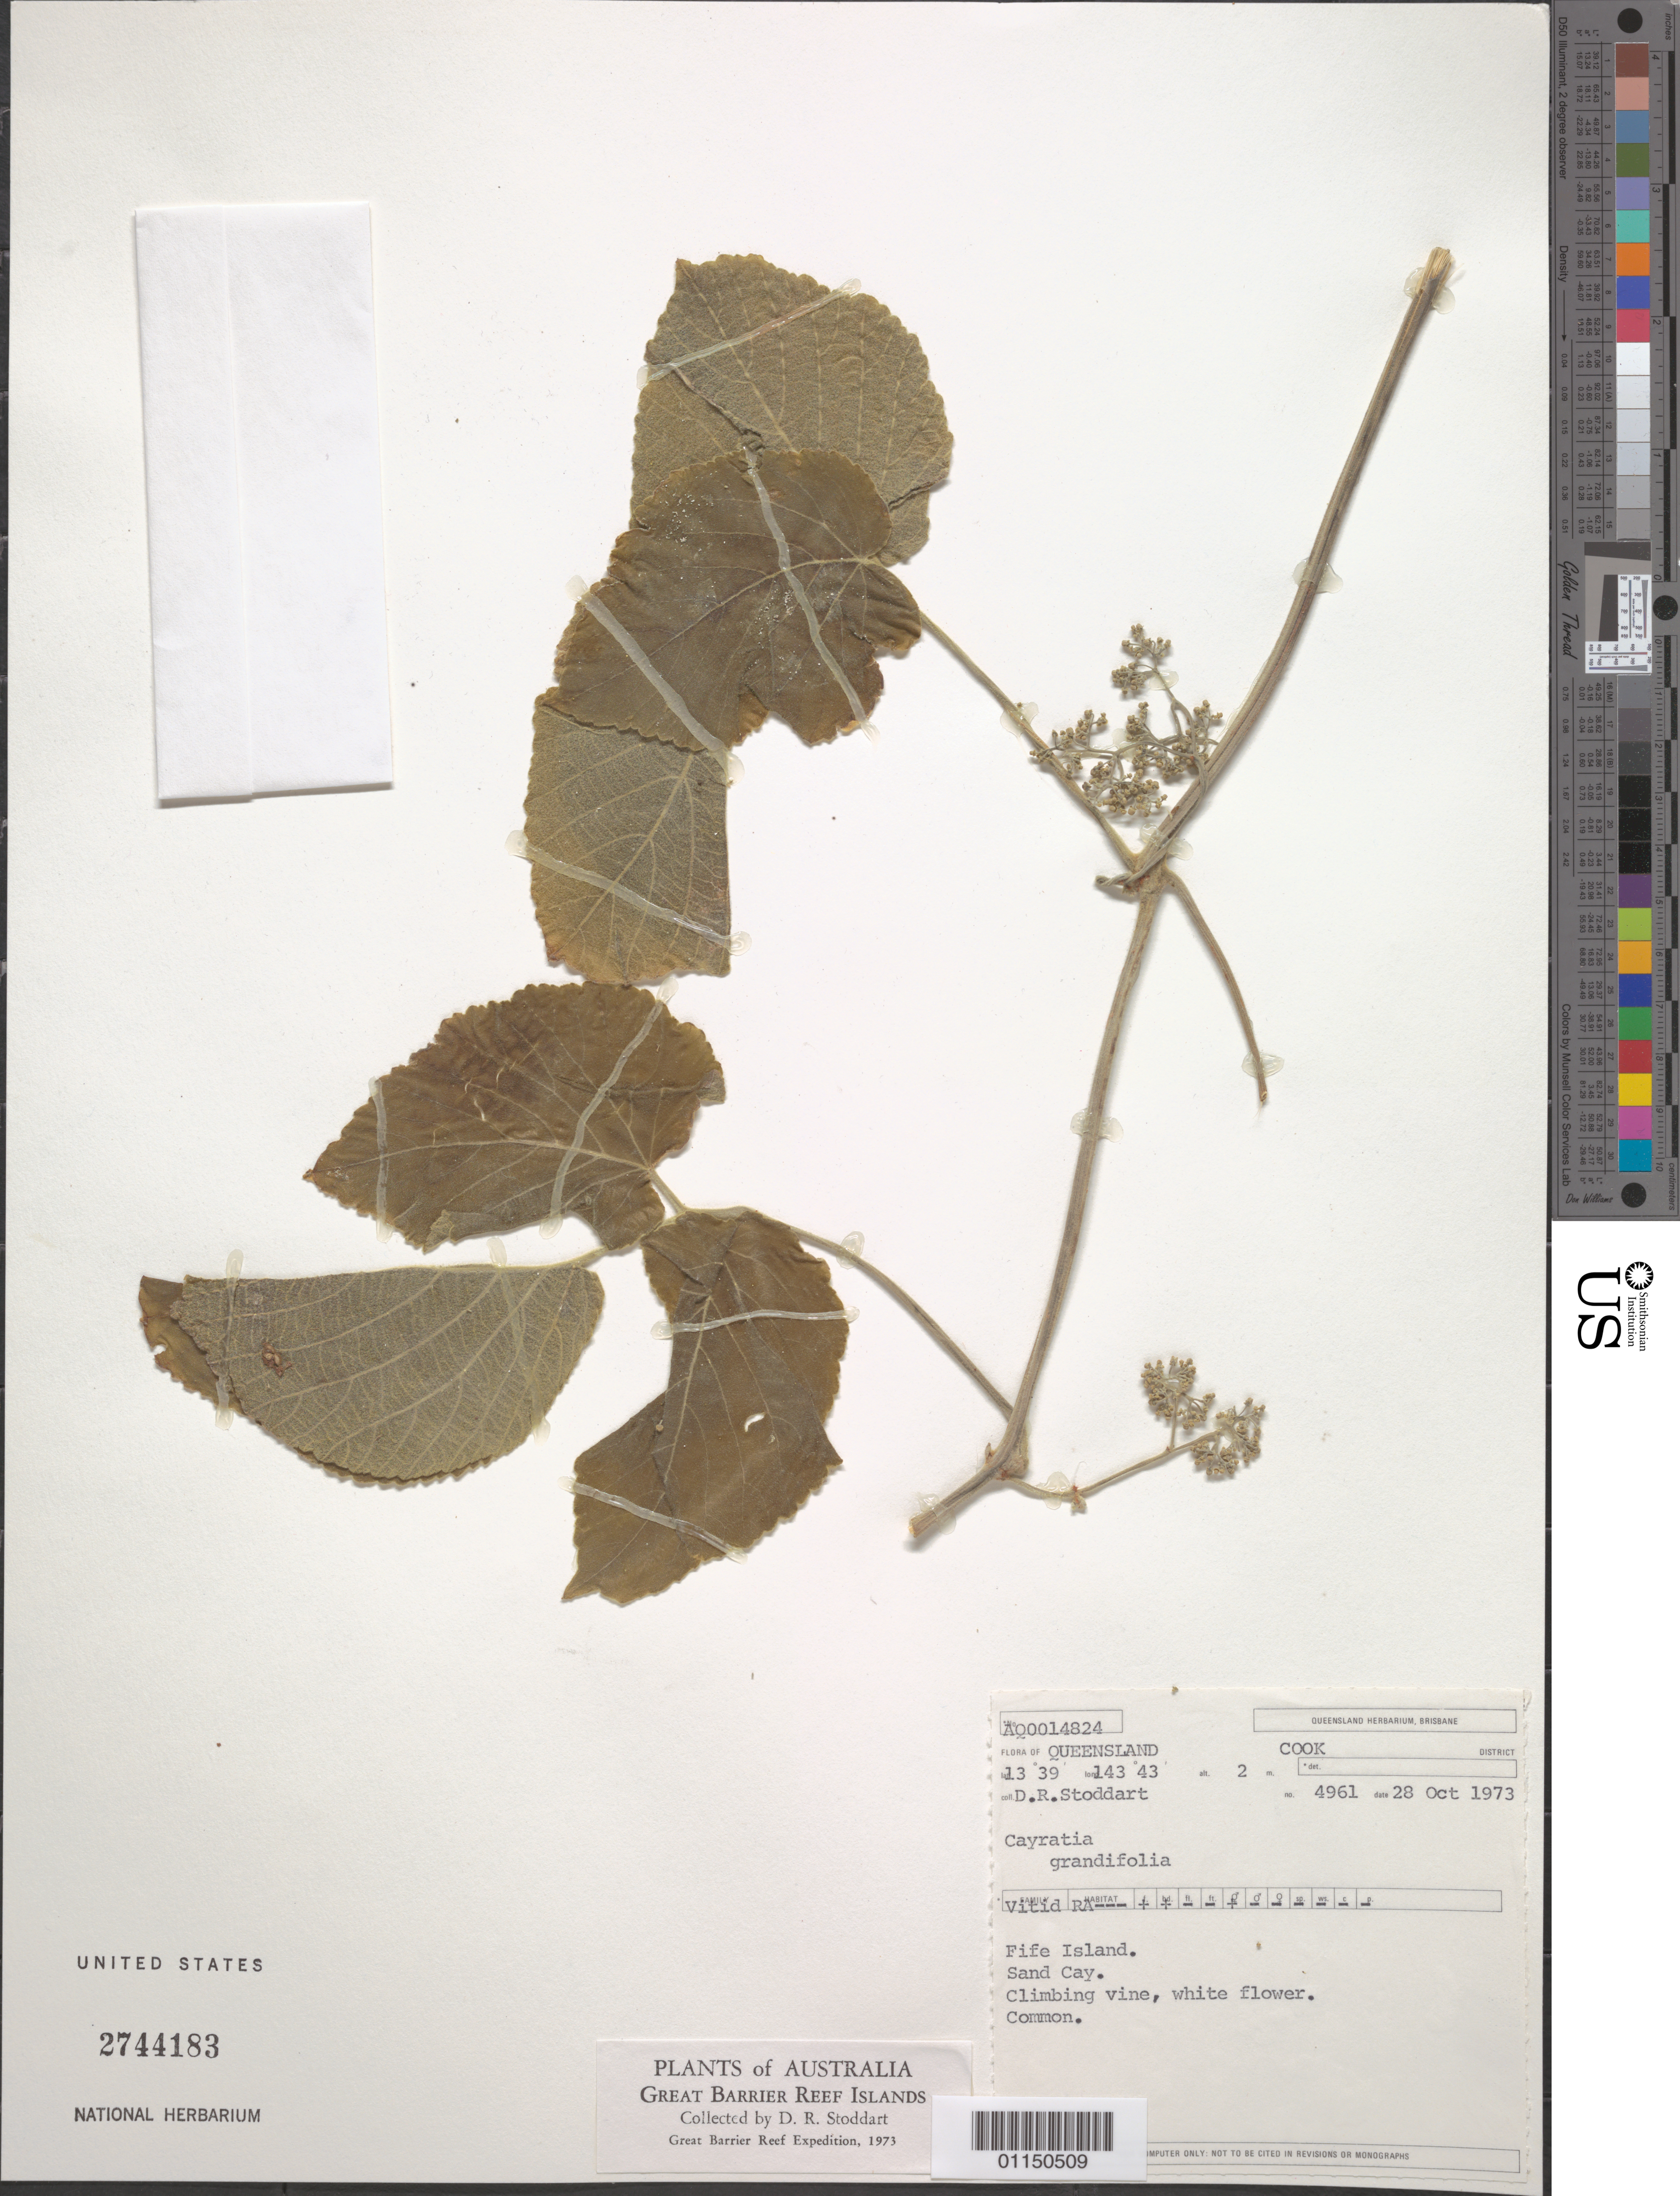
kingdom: Plantae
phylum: Tracheophyta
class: Magnoliopsida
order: Vitales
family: Vitaceae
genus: Cayratia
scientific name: Cayratia grandifolia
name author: (Warb.) Suess.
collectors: D. R. Stoddart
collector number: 4961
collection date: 1973-10-28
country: Australia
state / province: Queensland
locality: Great Barrier Reef Islands. Cook. Fife Island.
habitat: Sand Cay. Climbing vine. Common.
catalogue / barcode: US 2744183